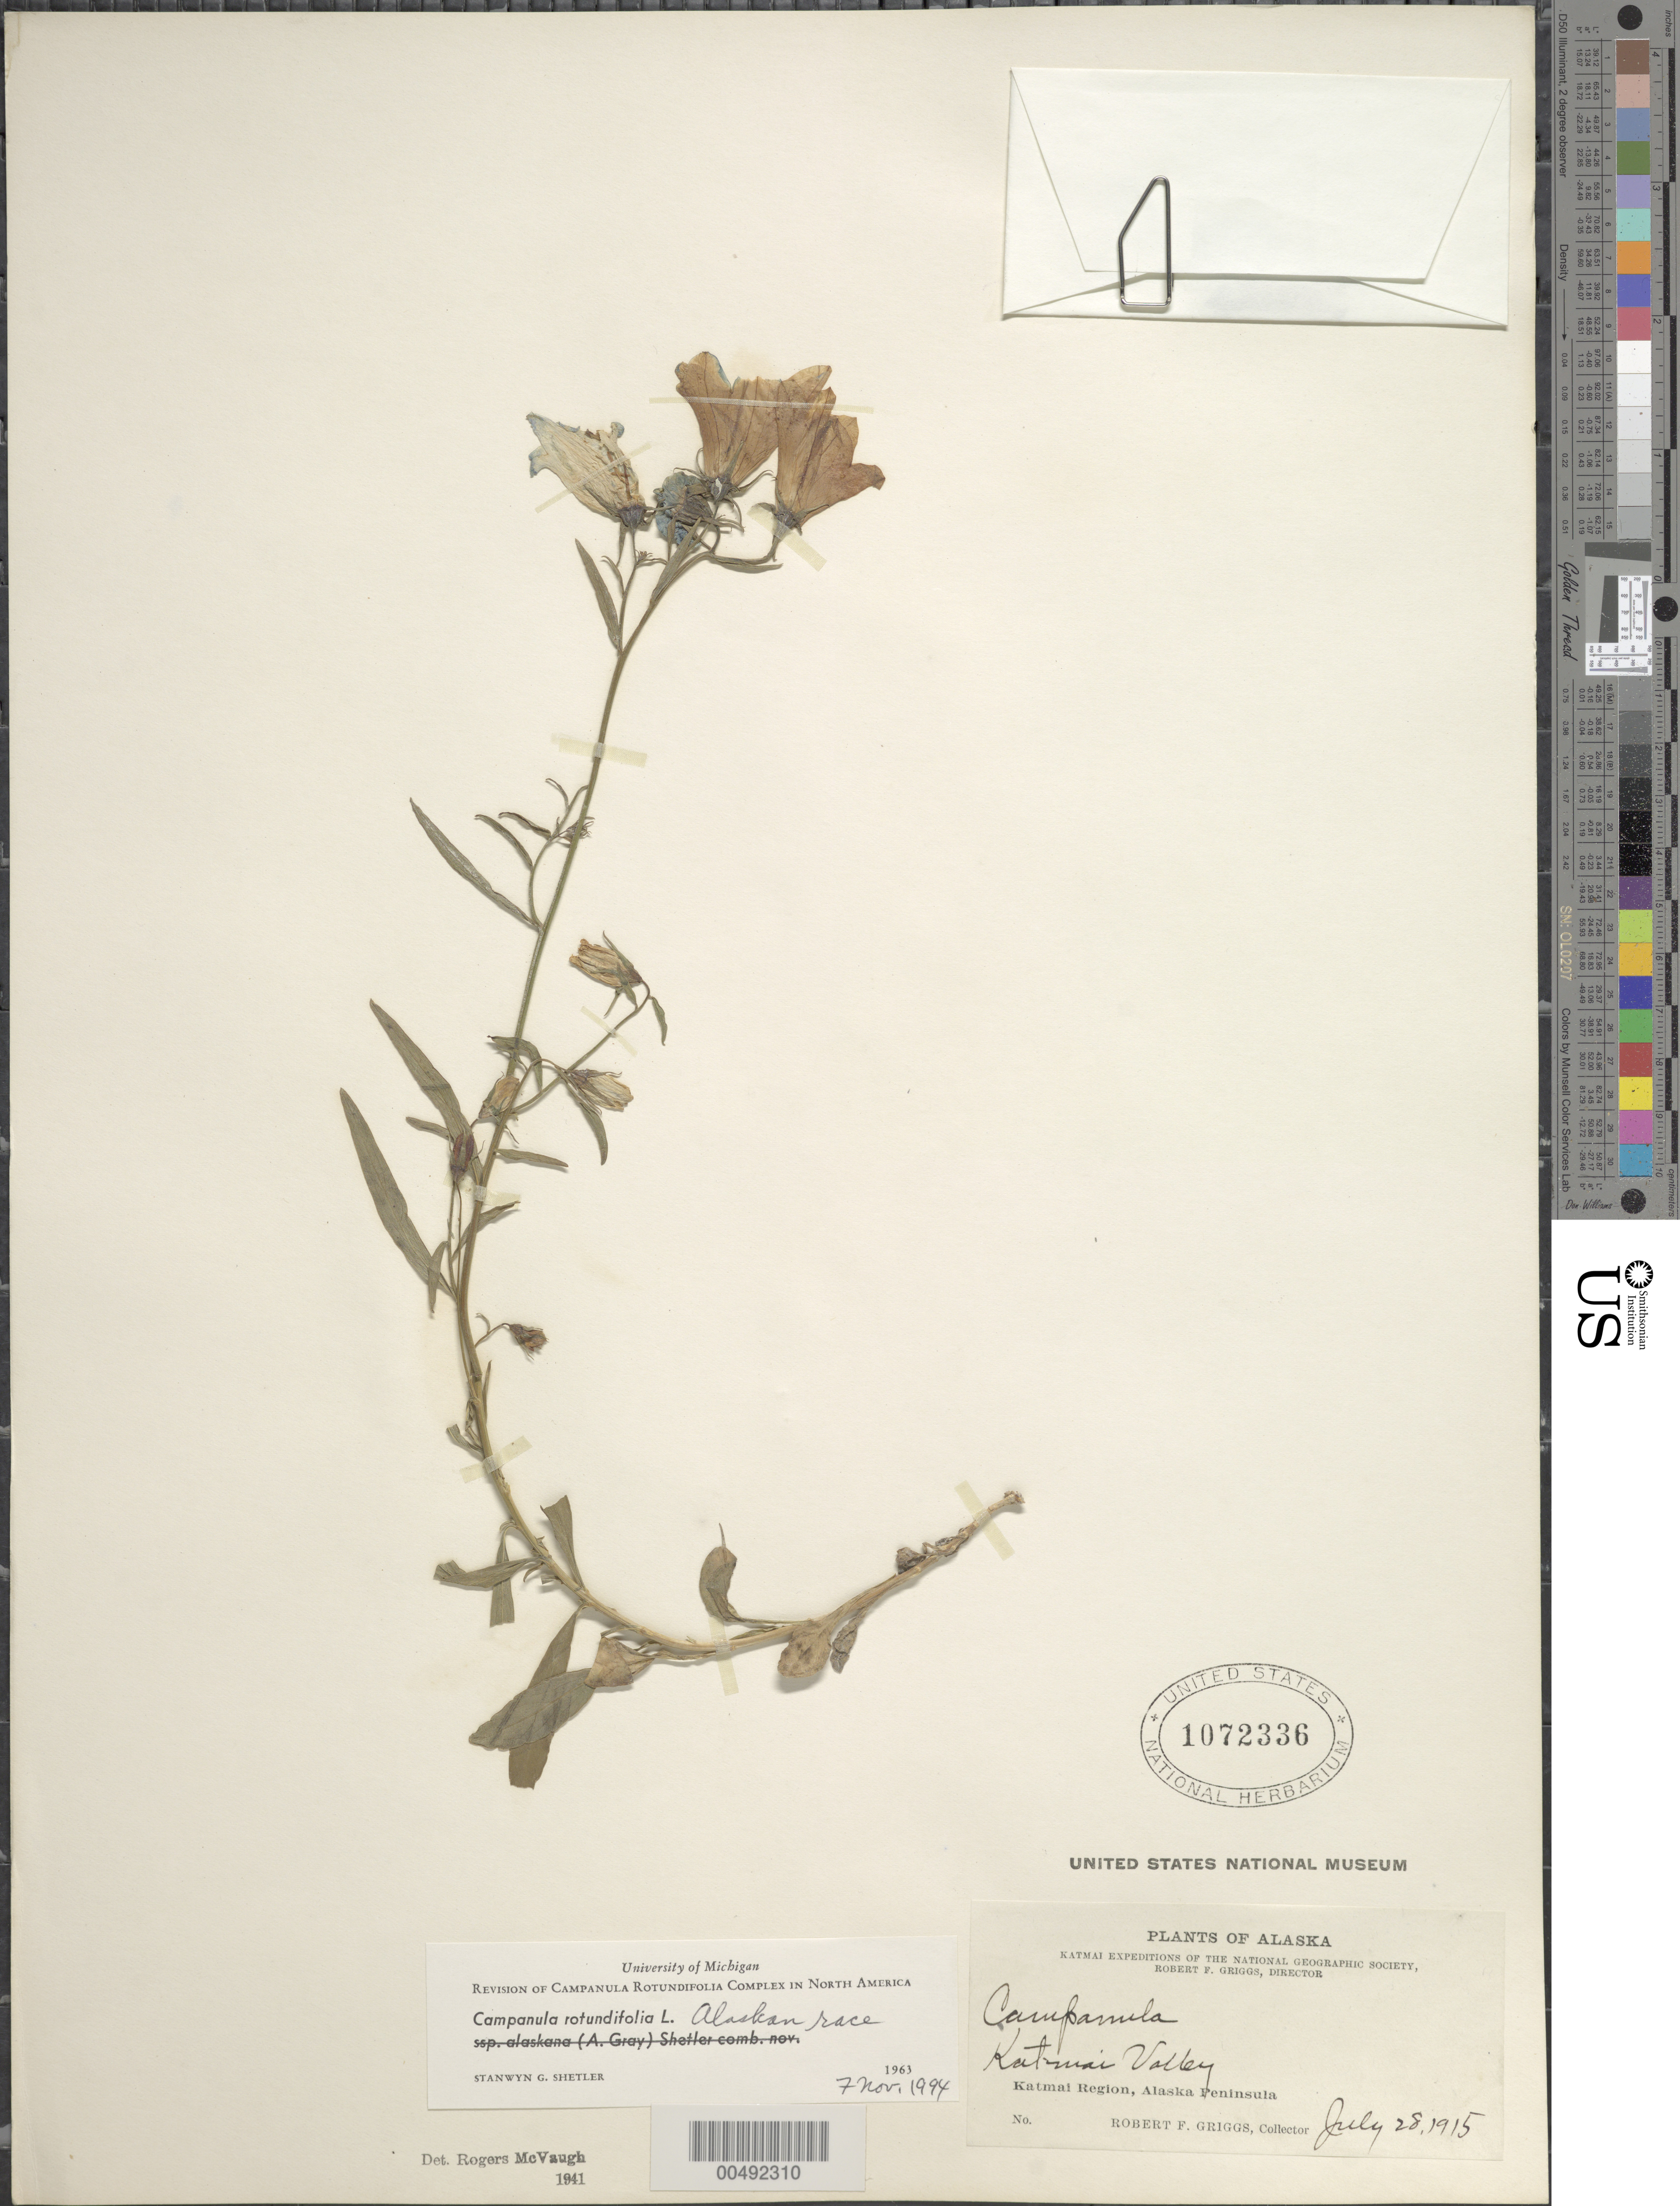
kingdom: Plantae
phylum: Tracheophyta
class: Magnoliopsida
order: Asterales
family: Campanulaceae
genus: Campanula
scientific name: Campanula rotundifolia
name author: L.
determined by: Shetler, Stanwyn G., (US), NMNH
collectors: R. F. Griggs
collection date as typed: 28 Jul 1915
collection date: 1915-07-28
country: United States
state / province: Alaska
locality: Alaska Peninsula, Katmai Region, Katmai Valley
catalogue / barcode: US 1072336